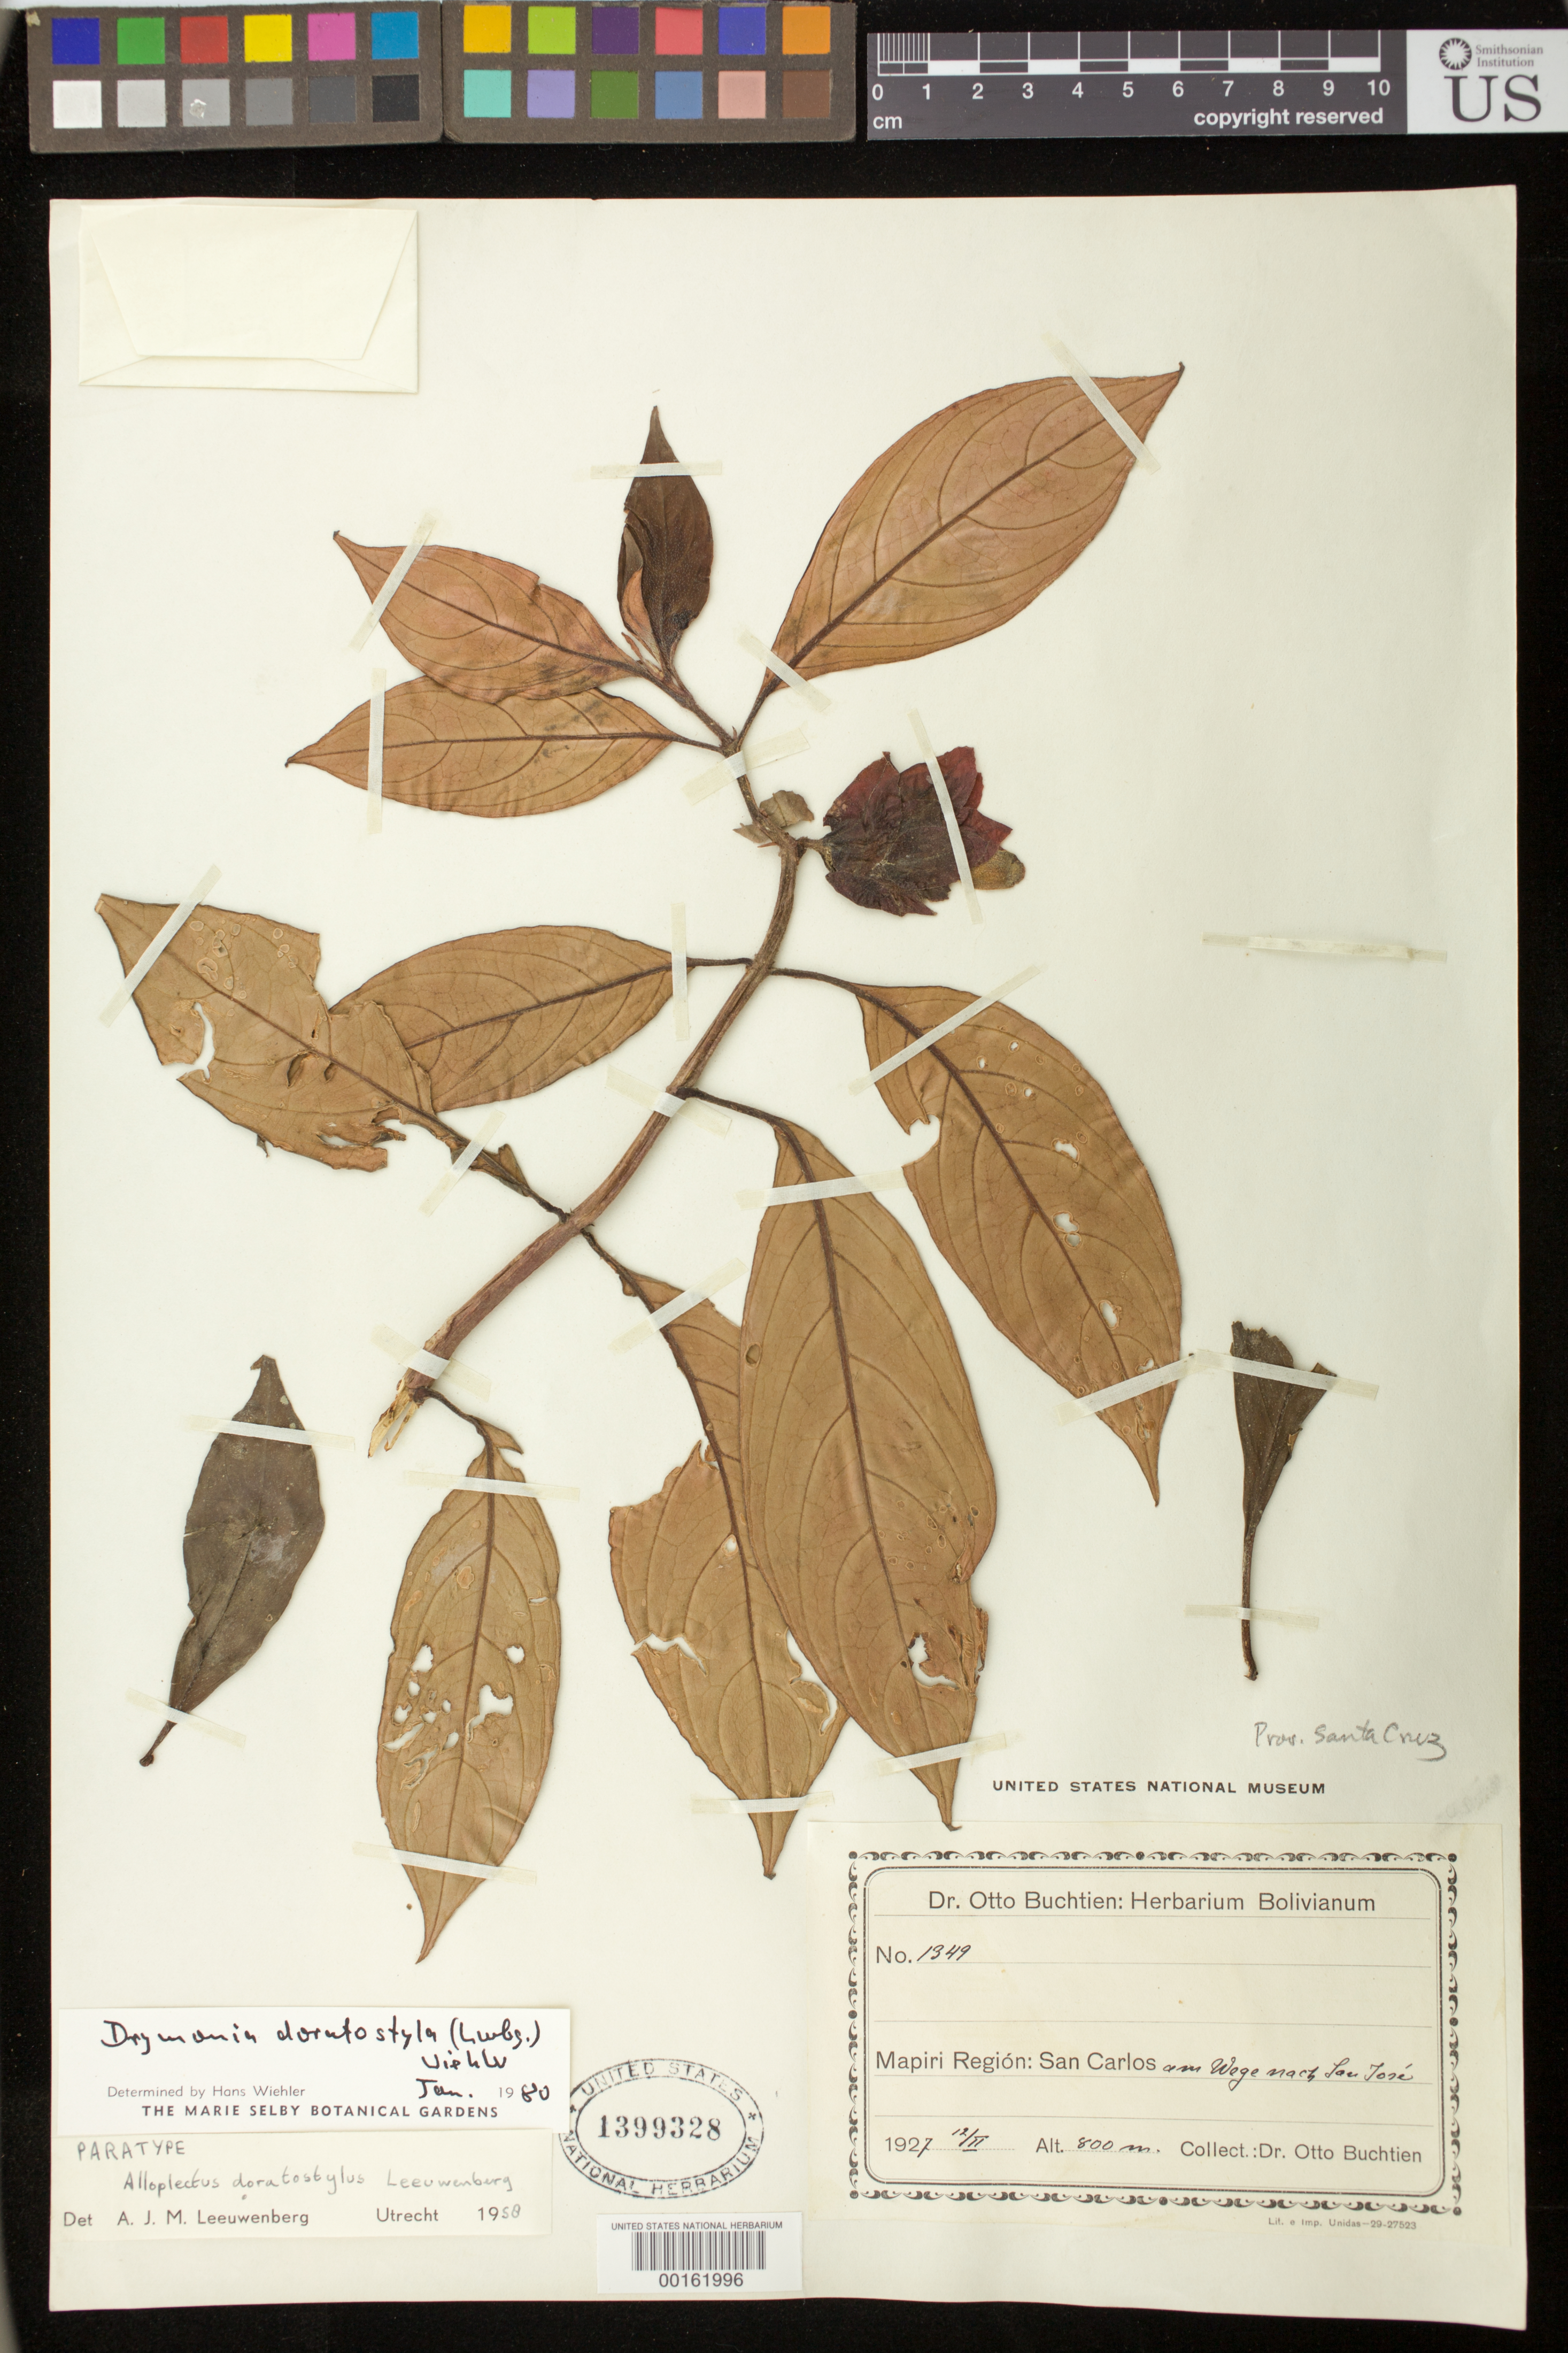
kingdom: Plantae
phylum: Tracheophyta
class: Magnoliopsida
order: Lamiales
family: Gesneriaceae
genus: Drymonia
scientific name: Drymonia doratostyla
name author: (Leeuwenb.) Wiehler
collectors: O. Buchtien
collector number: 1349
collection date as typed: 12 Feb 1927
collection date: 1927-02-12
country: Bolivia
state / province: La Paz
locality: Mapiri region, San Carlos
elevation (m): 800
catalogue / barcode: US 1399328